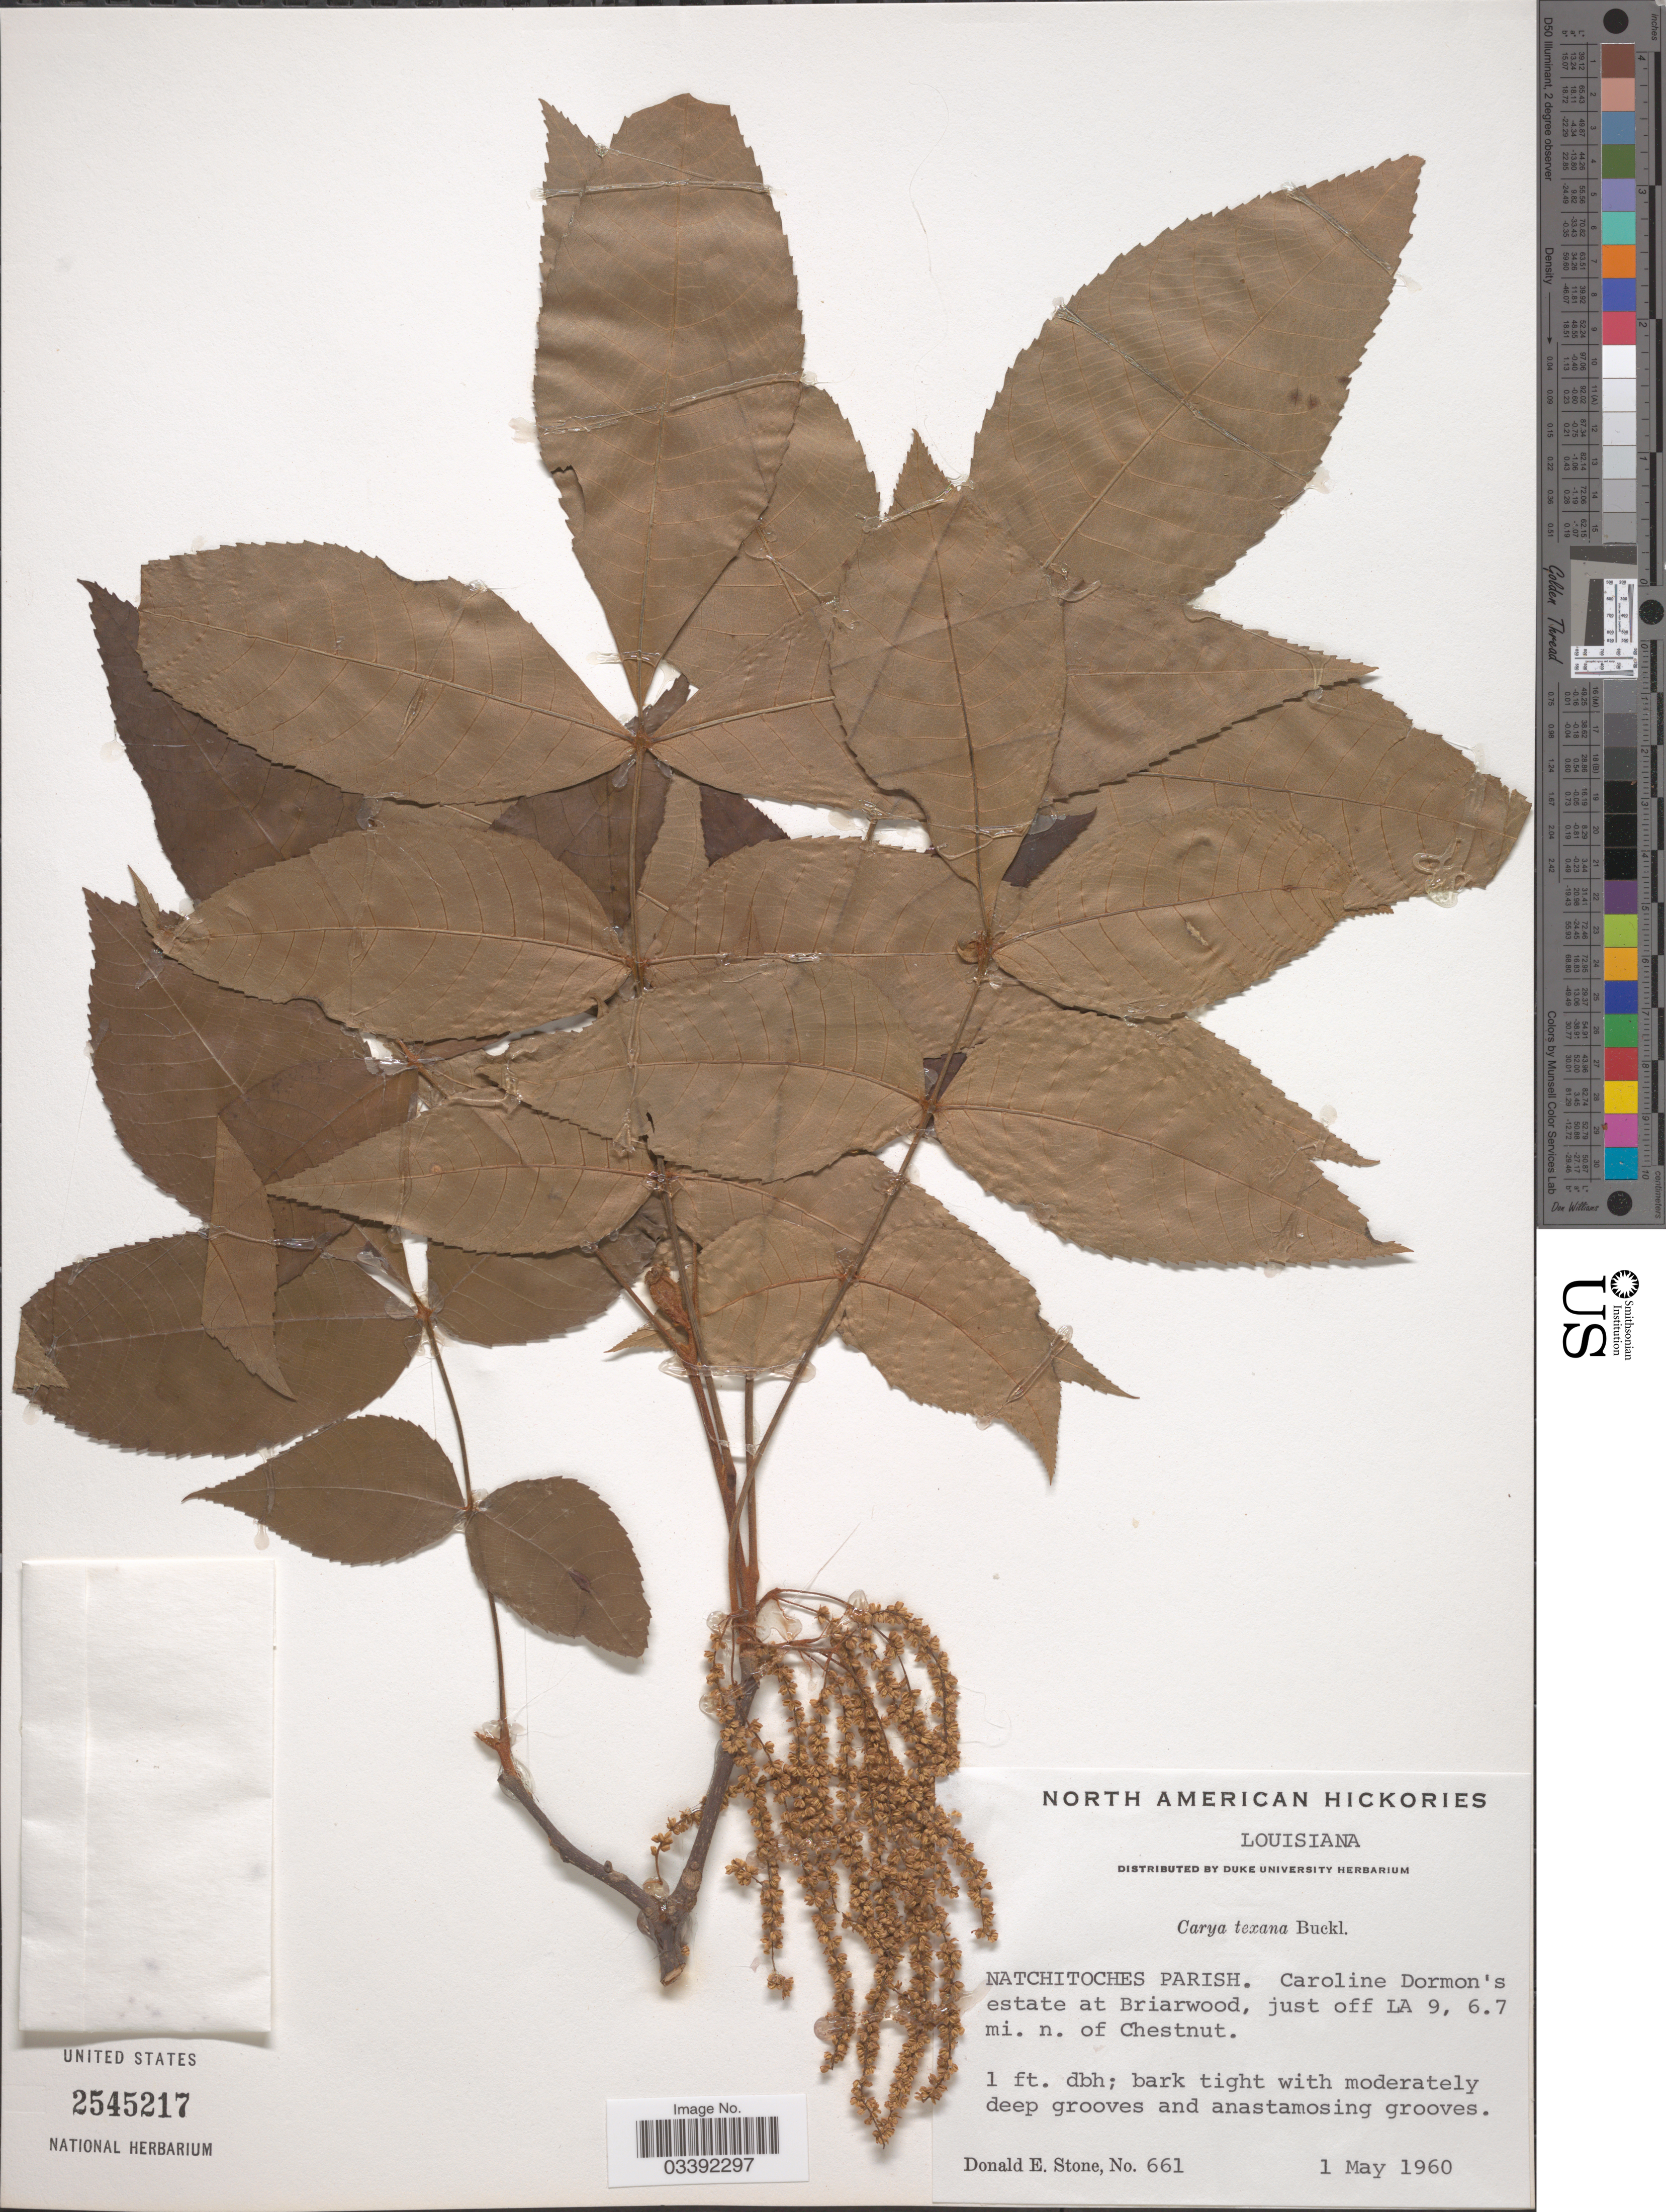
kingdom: Plantae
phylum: Tracheophyta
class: Magnoliopsida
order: Fagales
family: Juglandaceae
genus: Carya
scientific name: Carya texana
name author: Buckley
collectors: D. Stone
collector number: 661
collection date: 1960-05-01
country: United States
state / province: Louisiana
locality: Natchitoches Parish. Caroline Dormon's estate at Briarwood, just off LA 9, 6.7 mi. n. of Chestnut.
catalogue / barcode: US 2545217